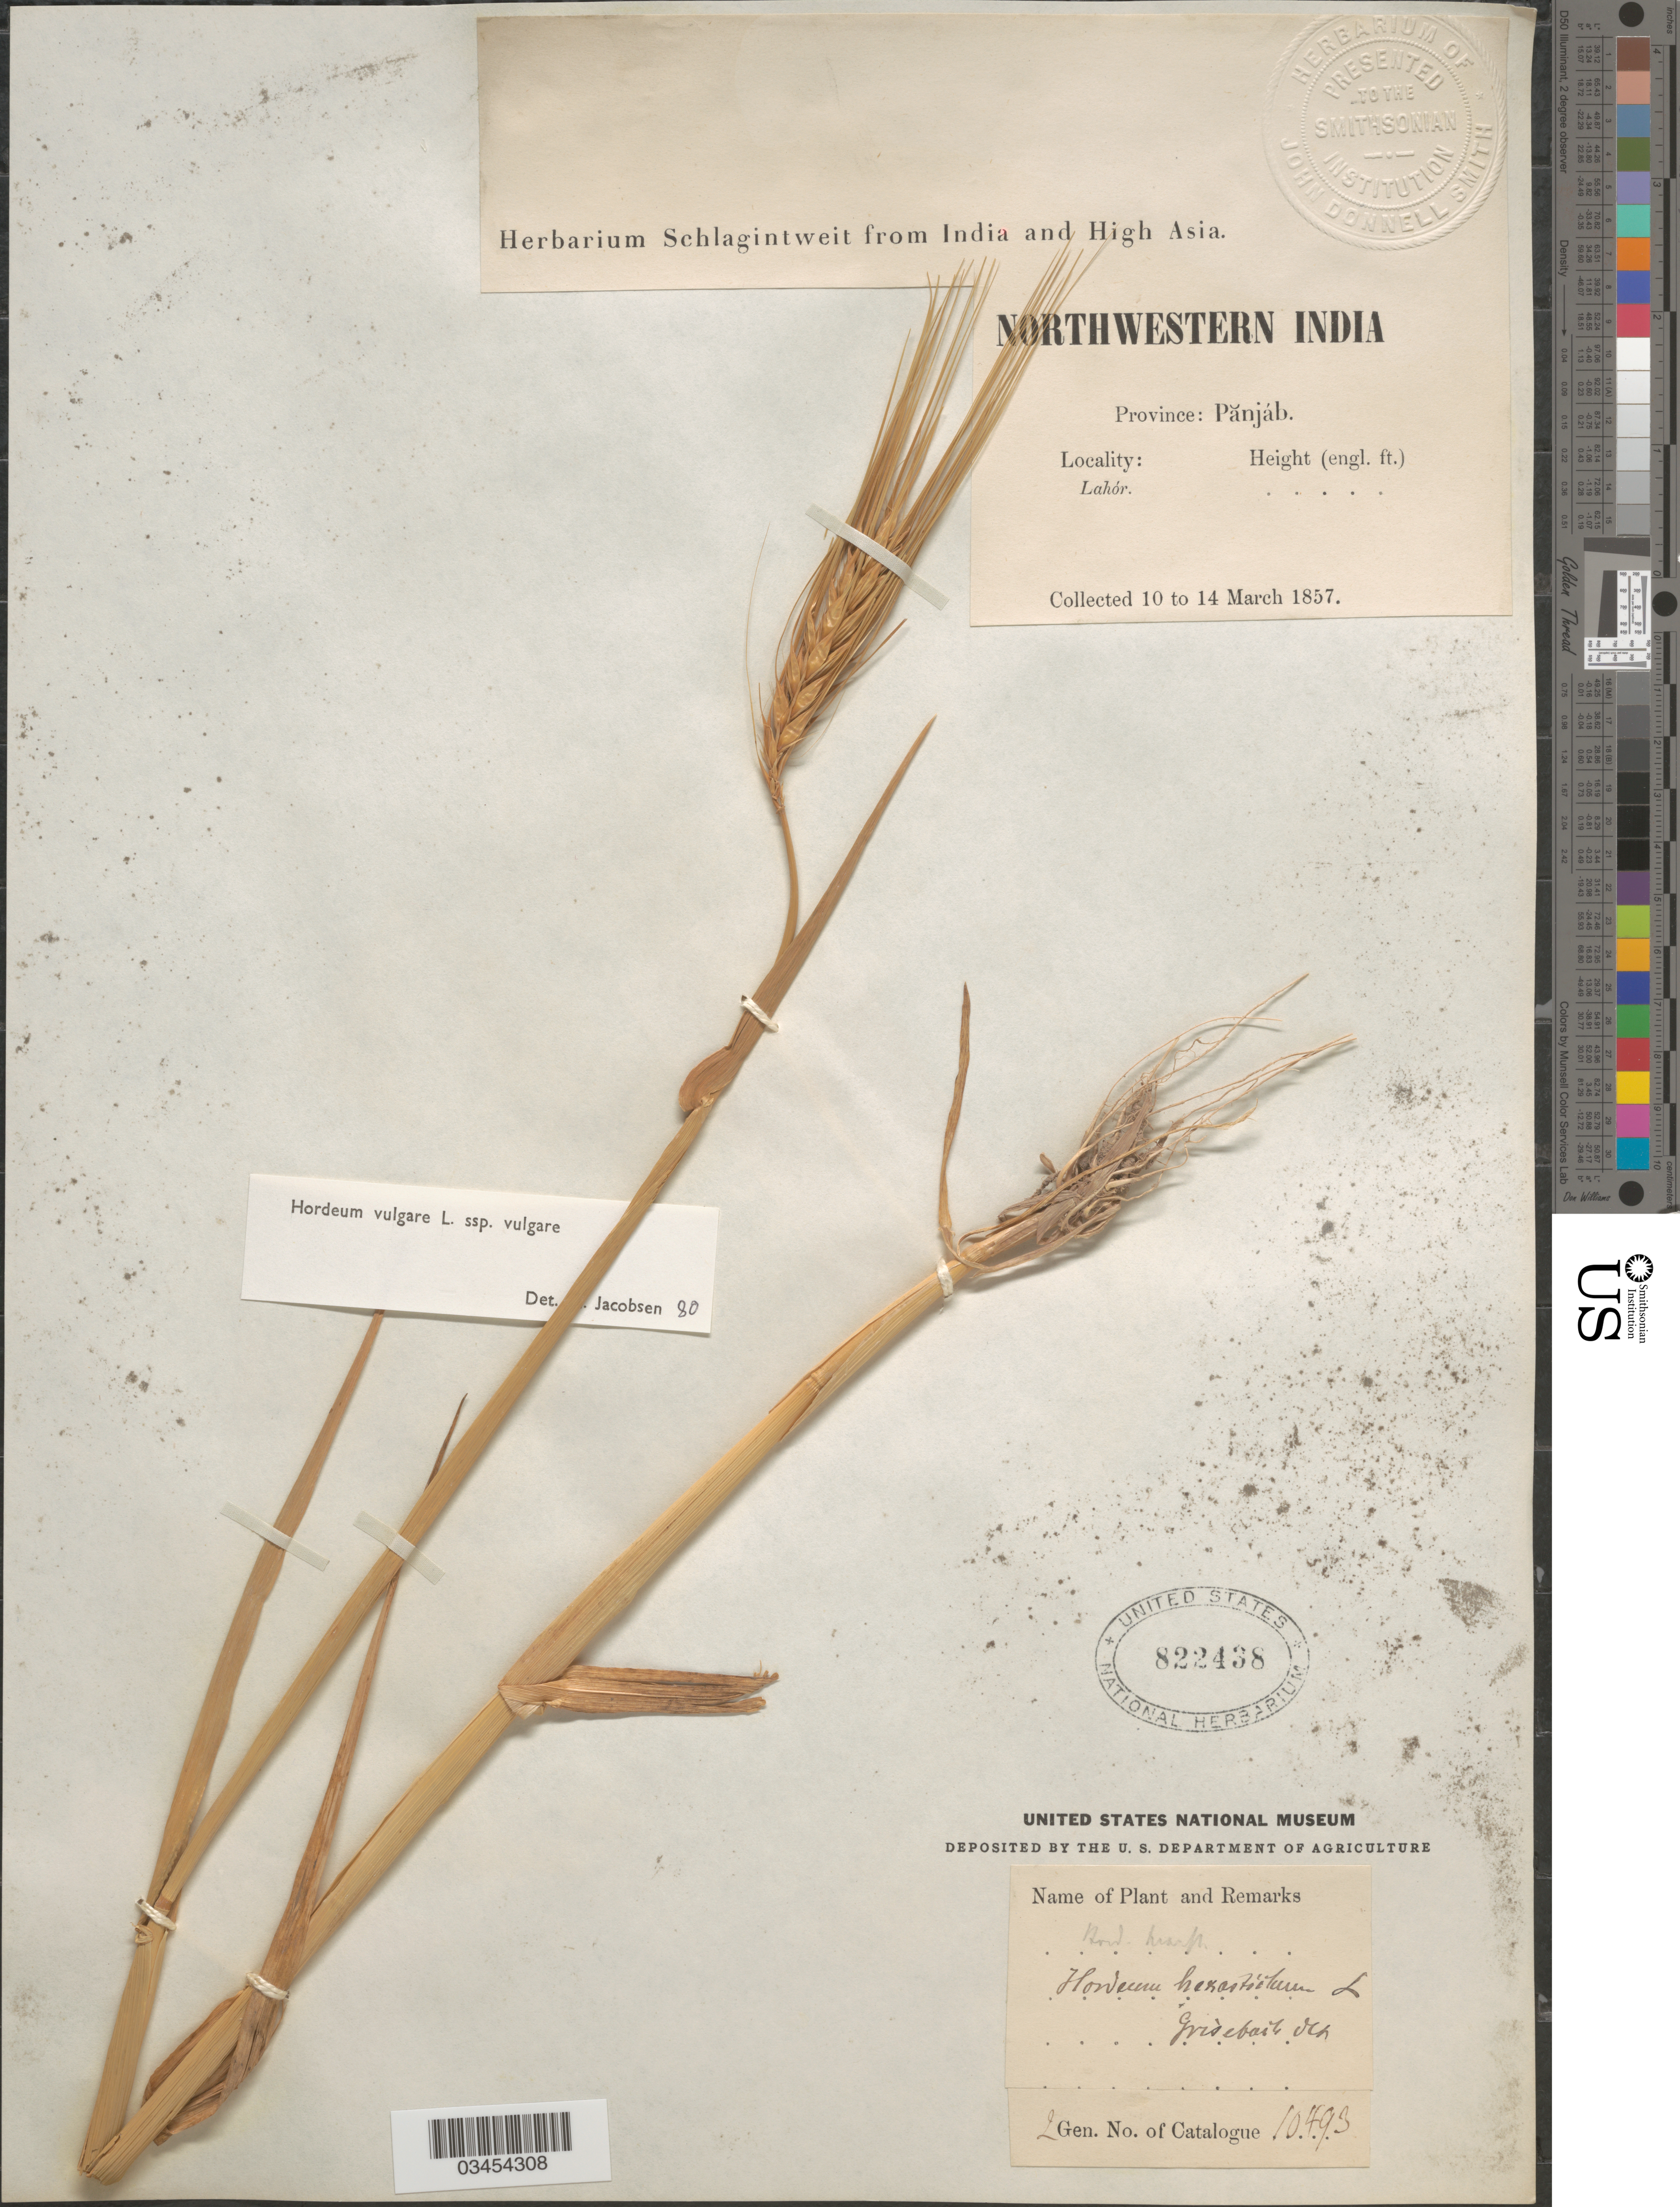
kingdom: Plantae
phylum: Tracheophyta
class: Liliopsida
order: Poales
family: Poaceae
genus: Hordeum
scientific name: Hordeum vulgare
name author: L.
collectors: ex herb. Schlagintweit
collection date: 1857-03-10/1857-03-14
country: India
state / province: Punjab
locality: Northwestern India. Province: Pănjáb. Lahór.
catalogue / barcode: US 822438